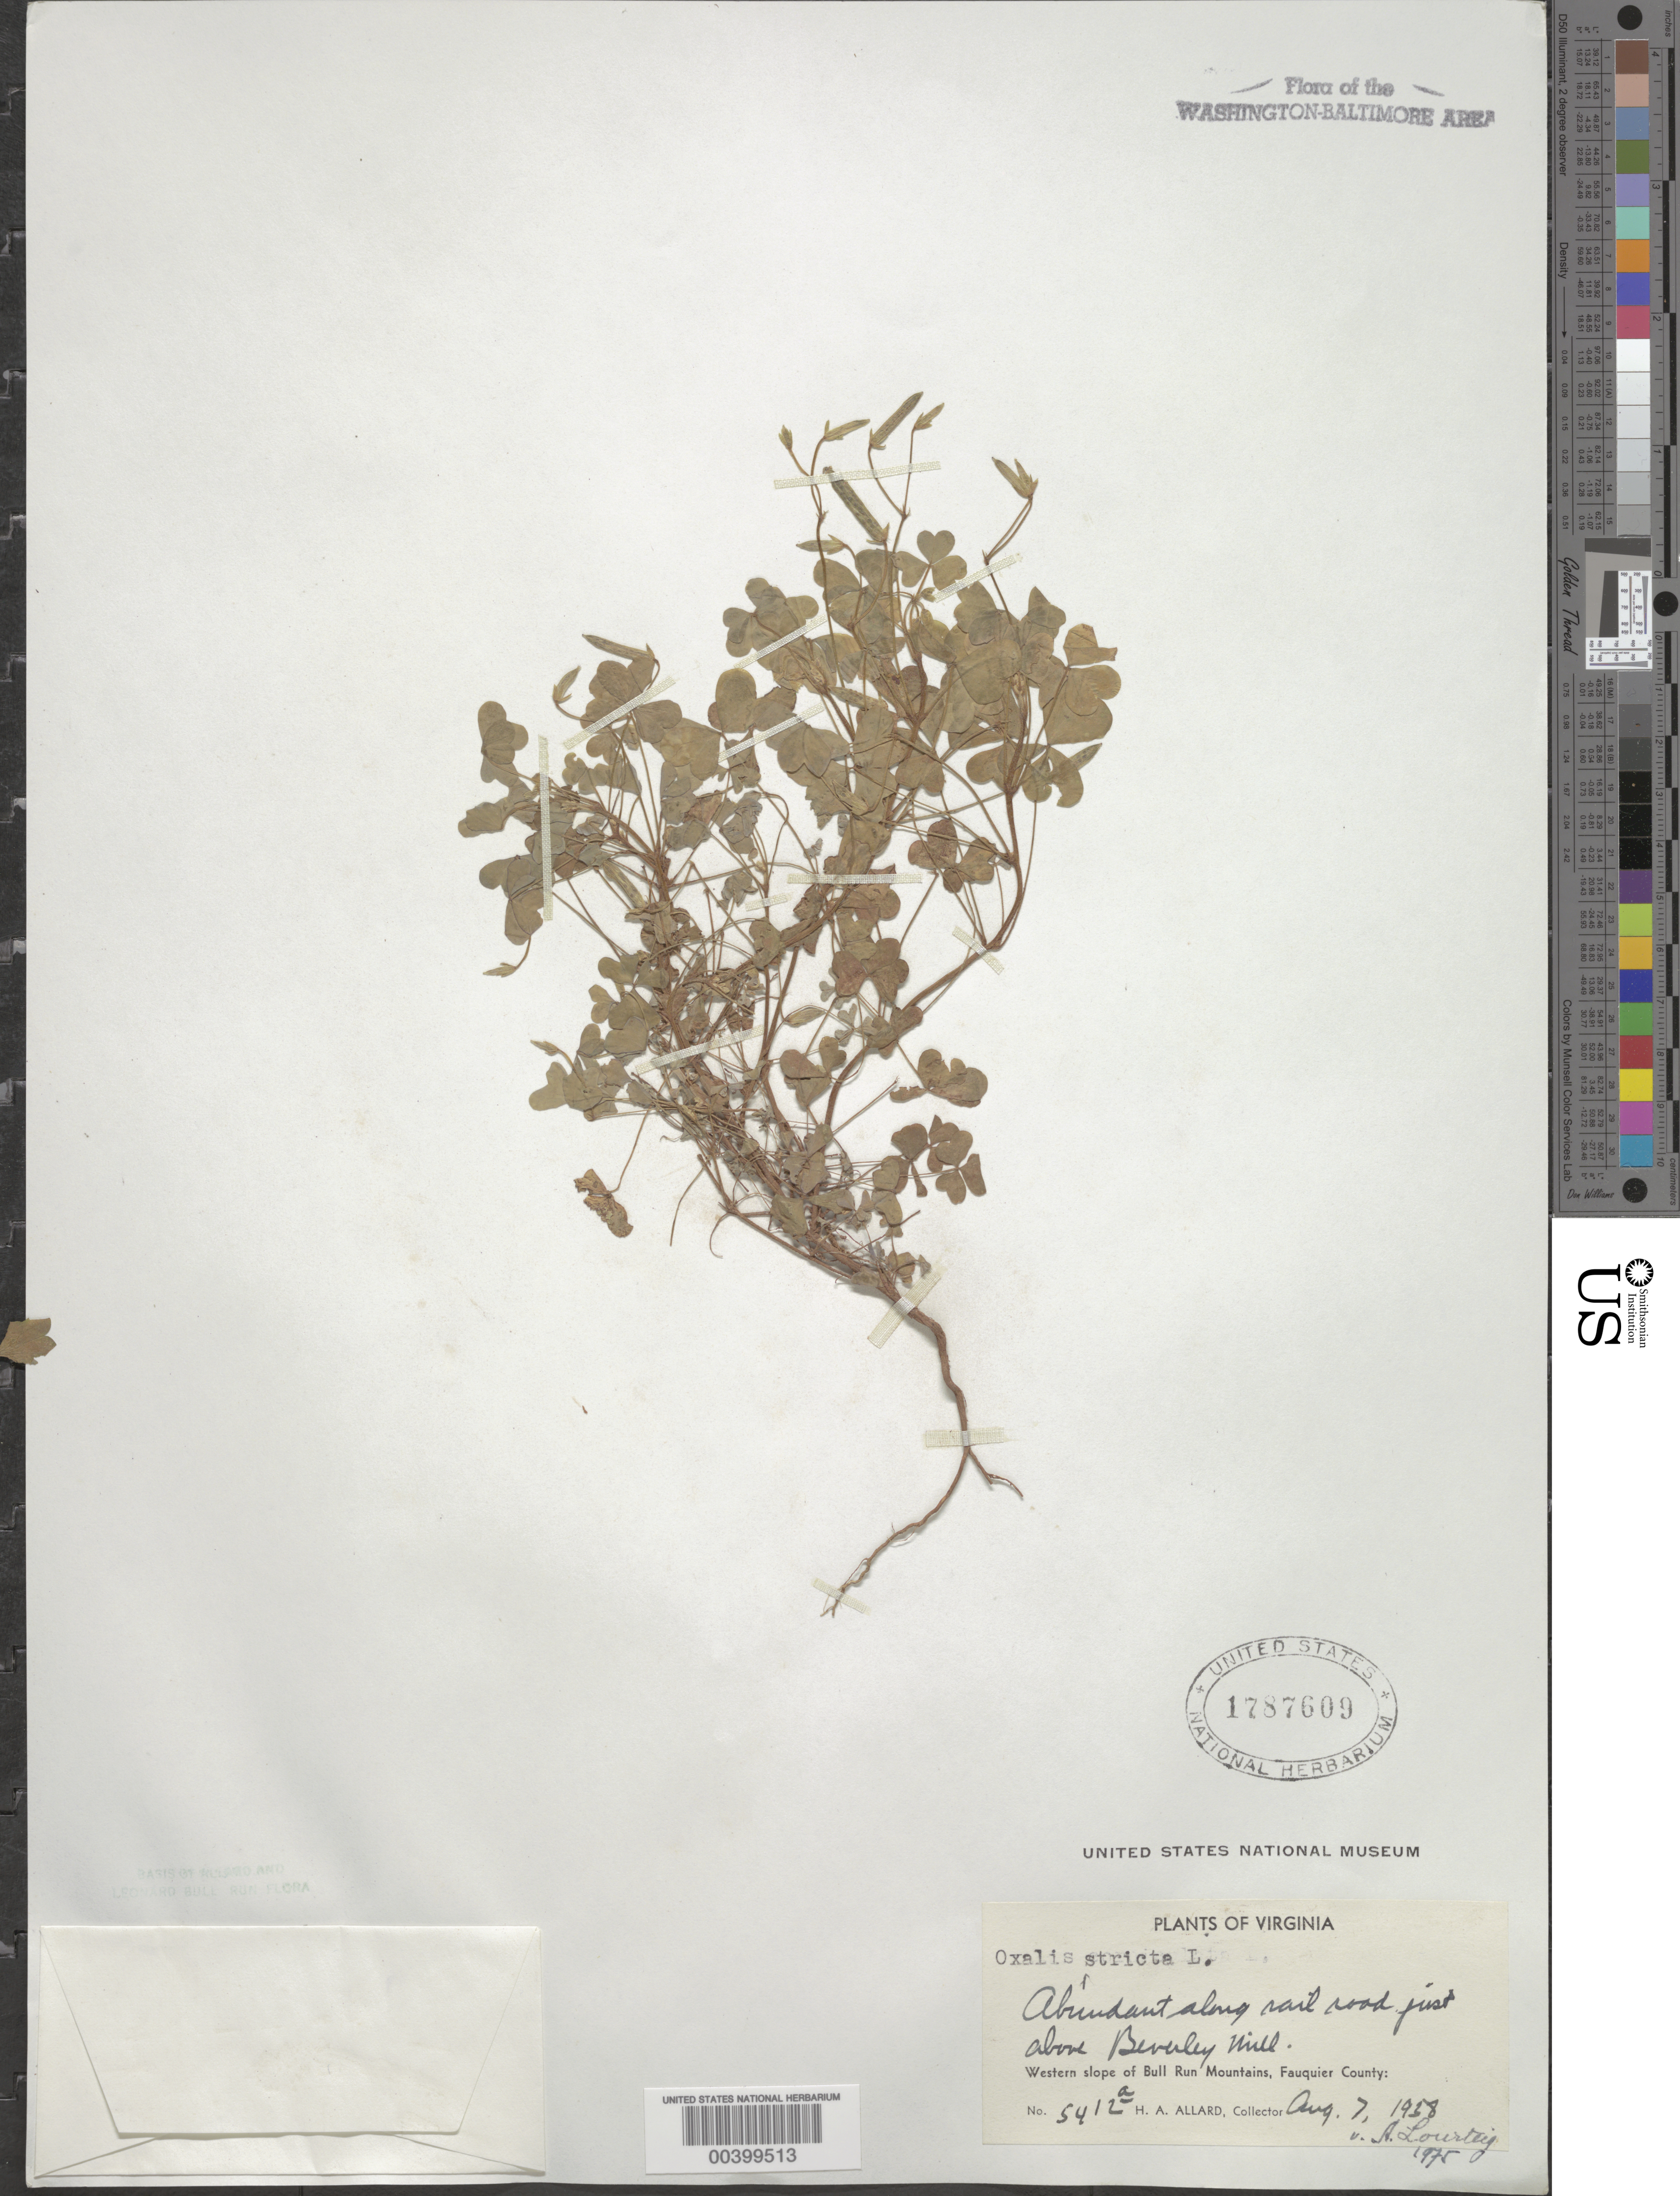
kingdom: Plantae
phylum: Tracheophyta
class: Magnoliopsida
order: Oxalidales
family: Oxalidaceae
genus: Oxalis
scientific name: Oxalis stricta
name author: L.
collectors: H. A. Allard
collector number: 5412A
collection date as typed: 07 Aug 1938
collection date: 1938-08-07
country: United States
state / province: Virginia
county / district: Fauquier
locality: Above Beverley Mill, Railrod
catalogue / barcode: US 1787609